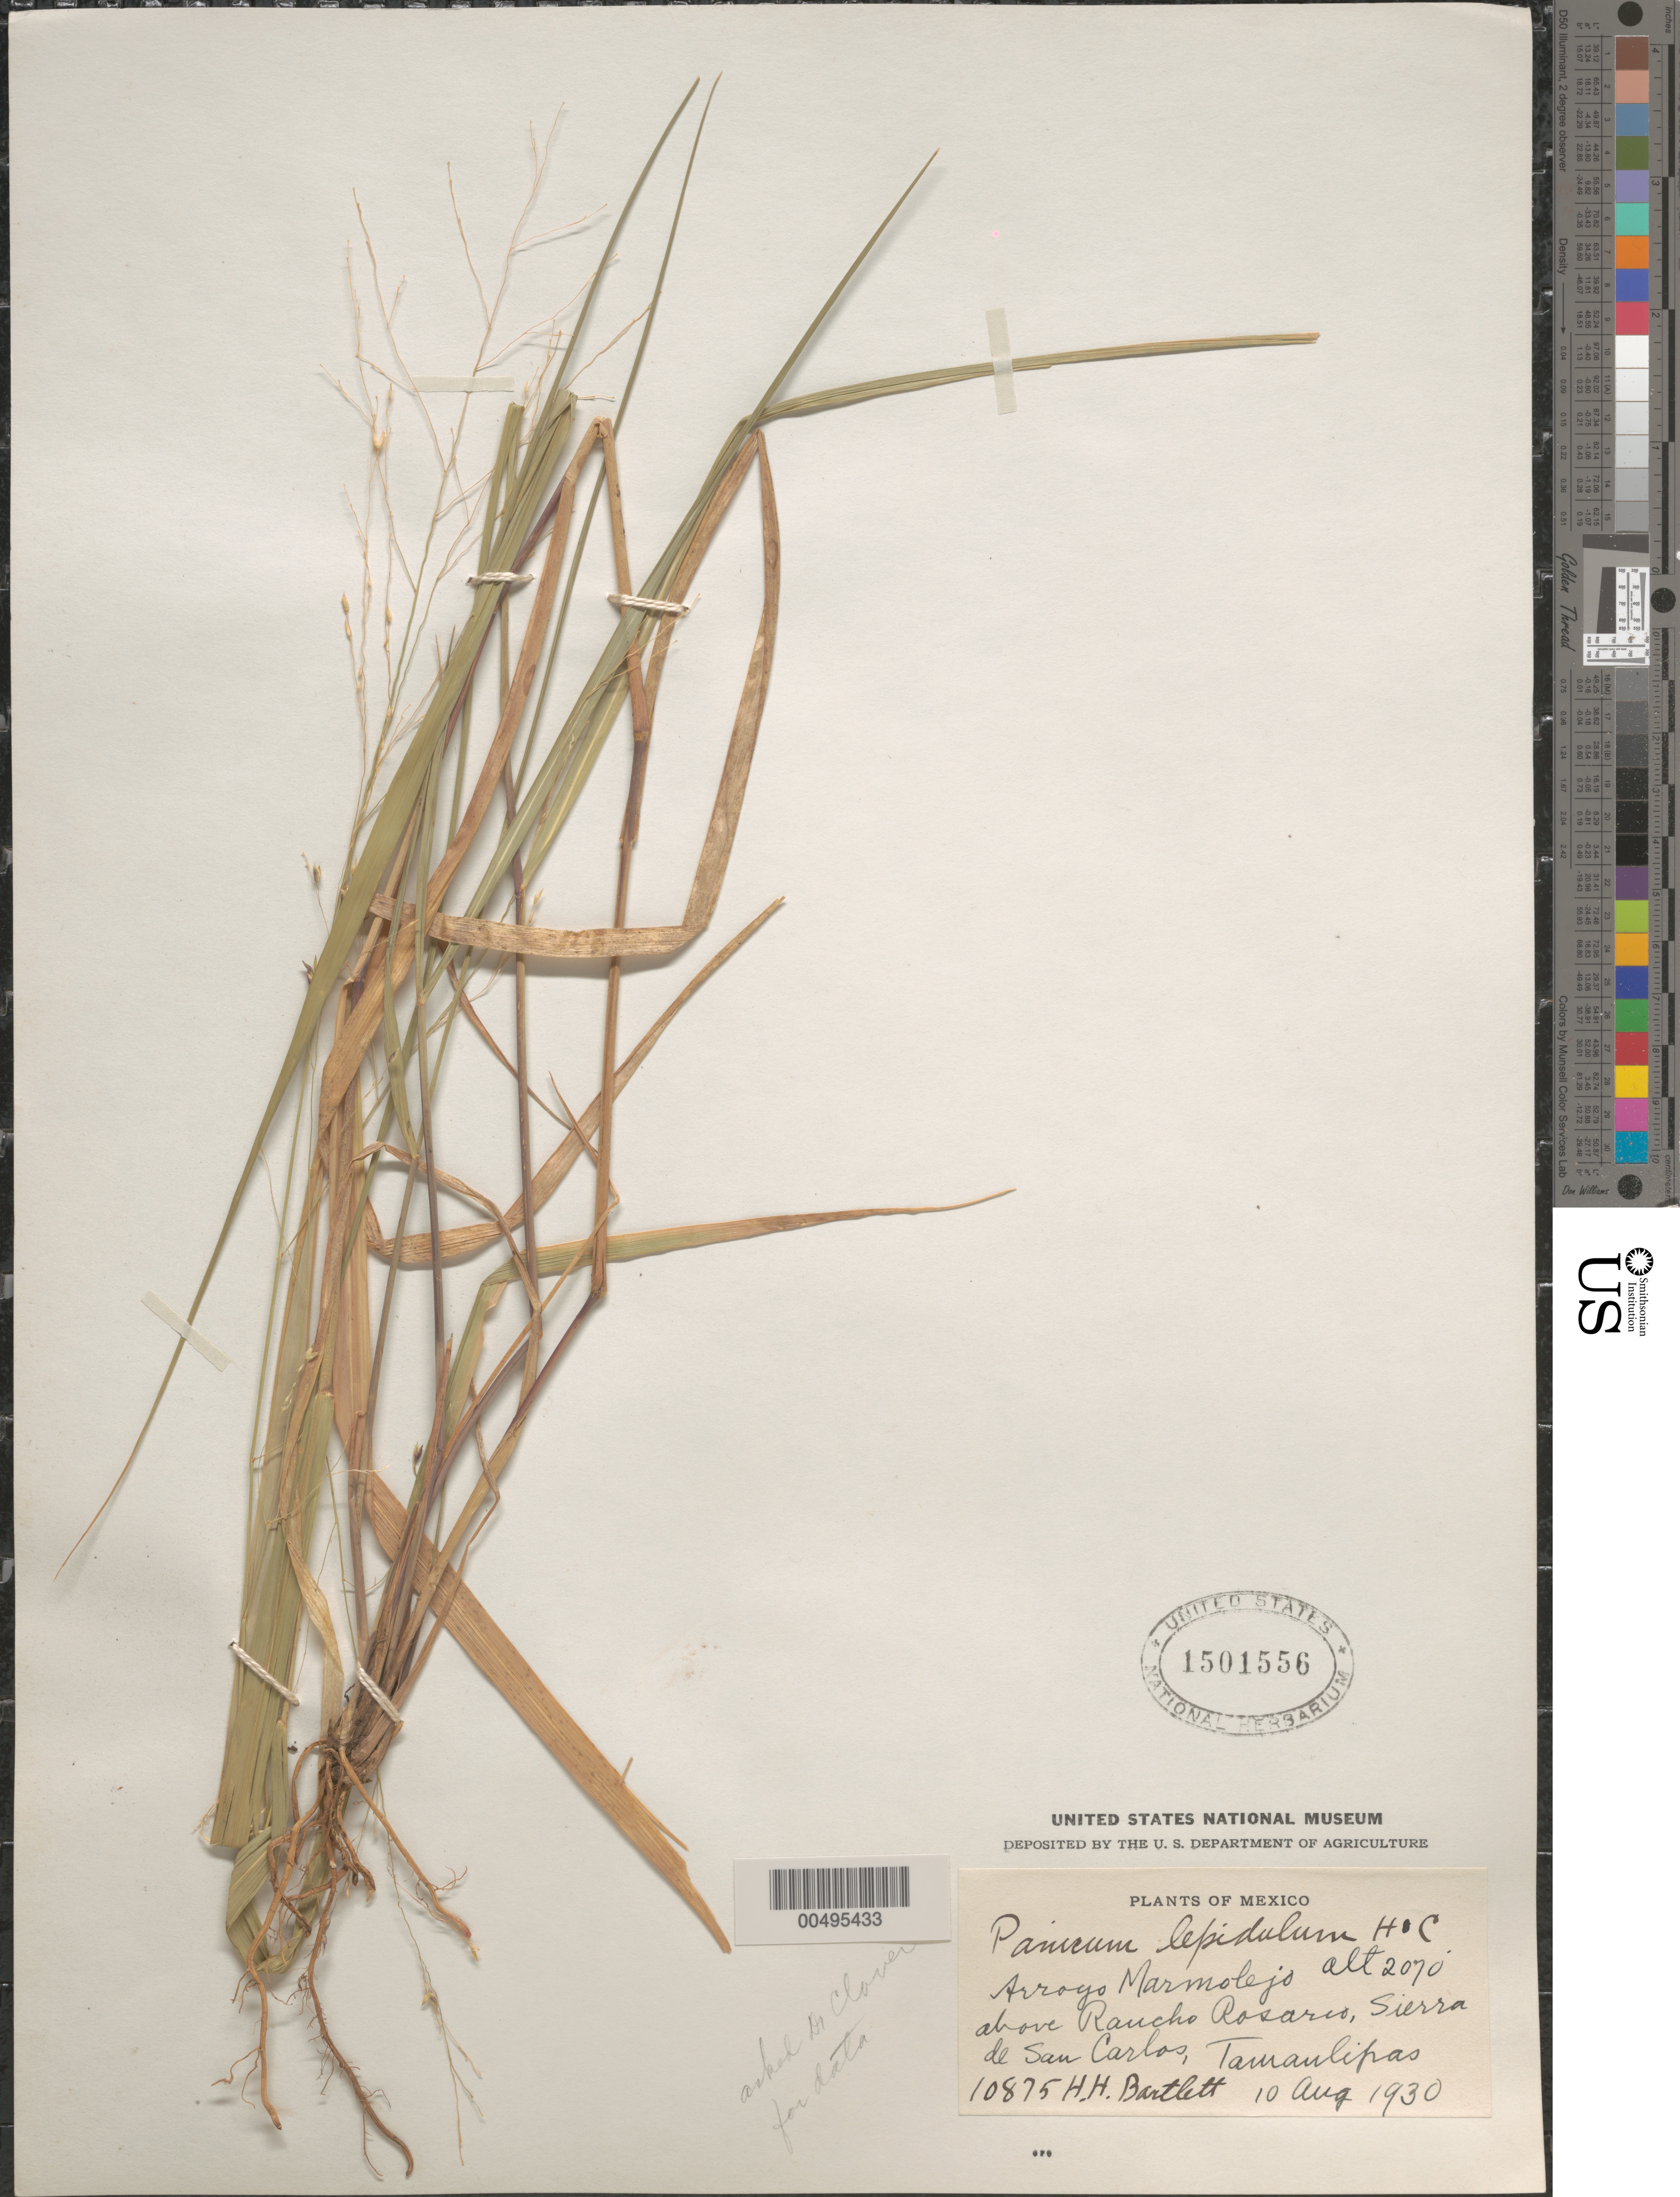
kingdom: Plantae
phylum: Tracheophyta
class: Liliopsida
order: Poales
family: Poaceae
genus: Panicum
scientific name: Panicum lepidulum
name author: Hitchc. & Chase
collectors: H. H. Bartlett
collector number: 10875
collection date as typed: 10 Aug 1930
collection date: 1930-08-10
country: Mexico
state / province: Tamaulipas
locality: Arroyo Marmolejo, above Rancho Rosario, Sierra de San Carlos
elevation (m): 631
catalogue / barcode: US 1501556